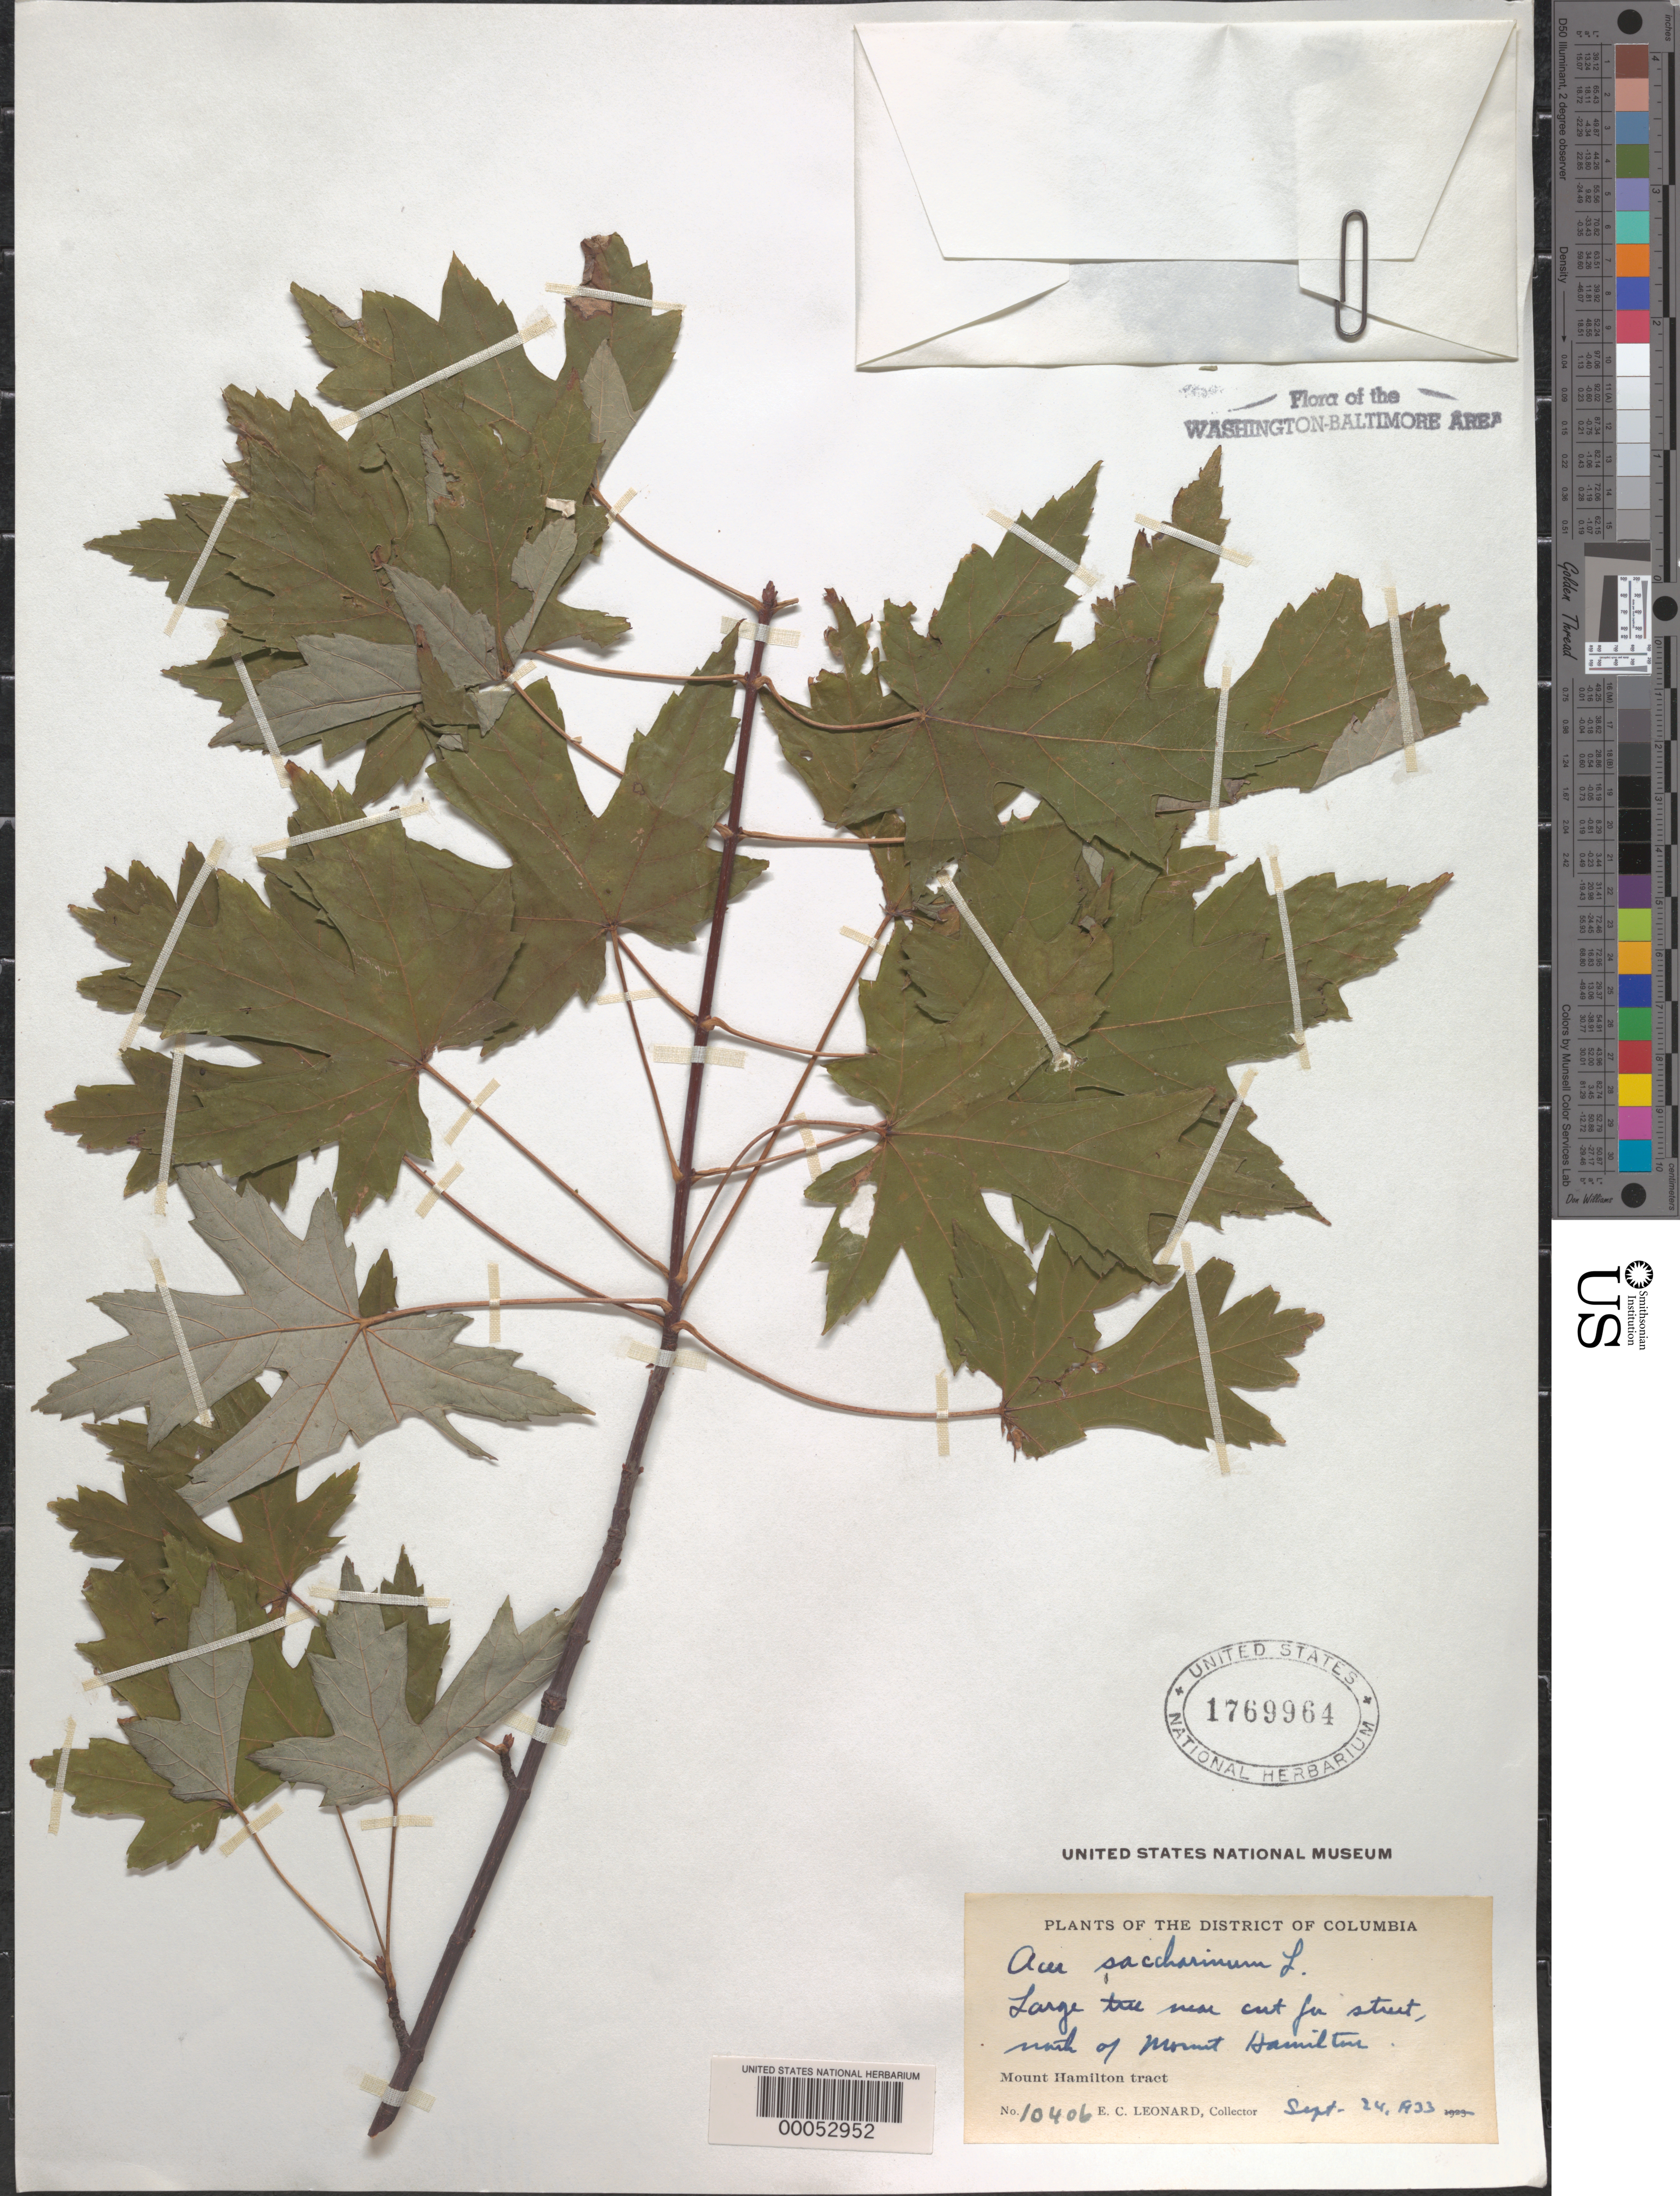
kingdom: Plantae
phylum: Tracheophyta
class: Magnoliopsida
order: Sapindales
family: Sapindaceae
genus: Acer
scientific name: Acer saccharinum subsp. floridanum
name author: (Chapm.) Wesm.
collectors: E. C. Leonard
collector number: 10406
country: United States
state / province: District of Columbia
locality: Mount Hamilton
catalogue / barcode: US 1769964